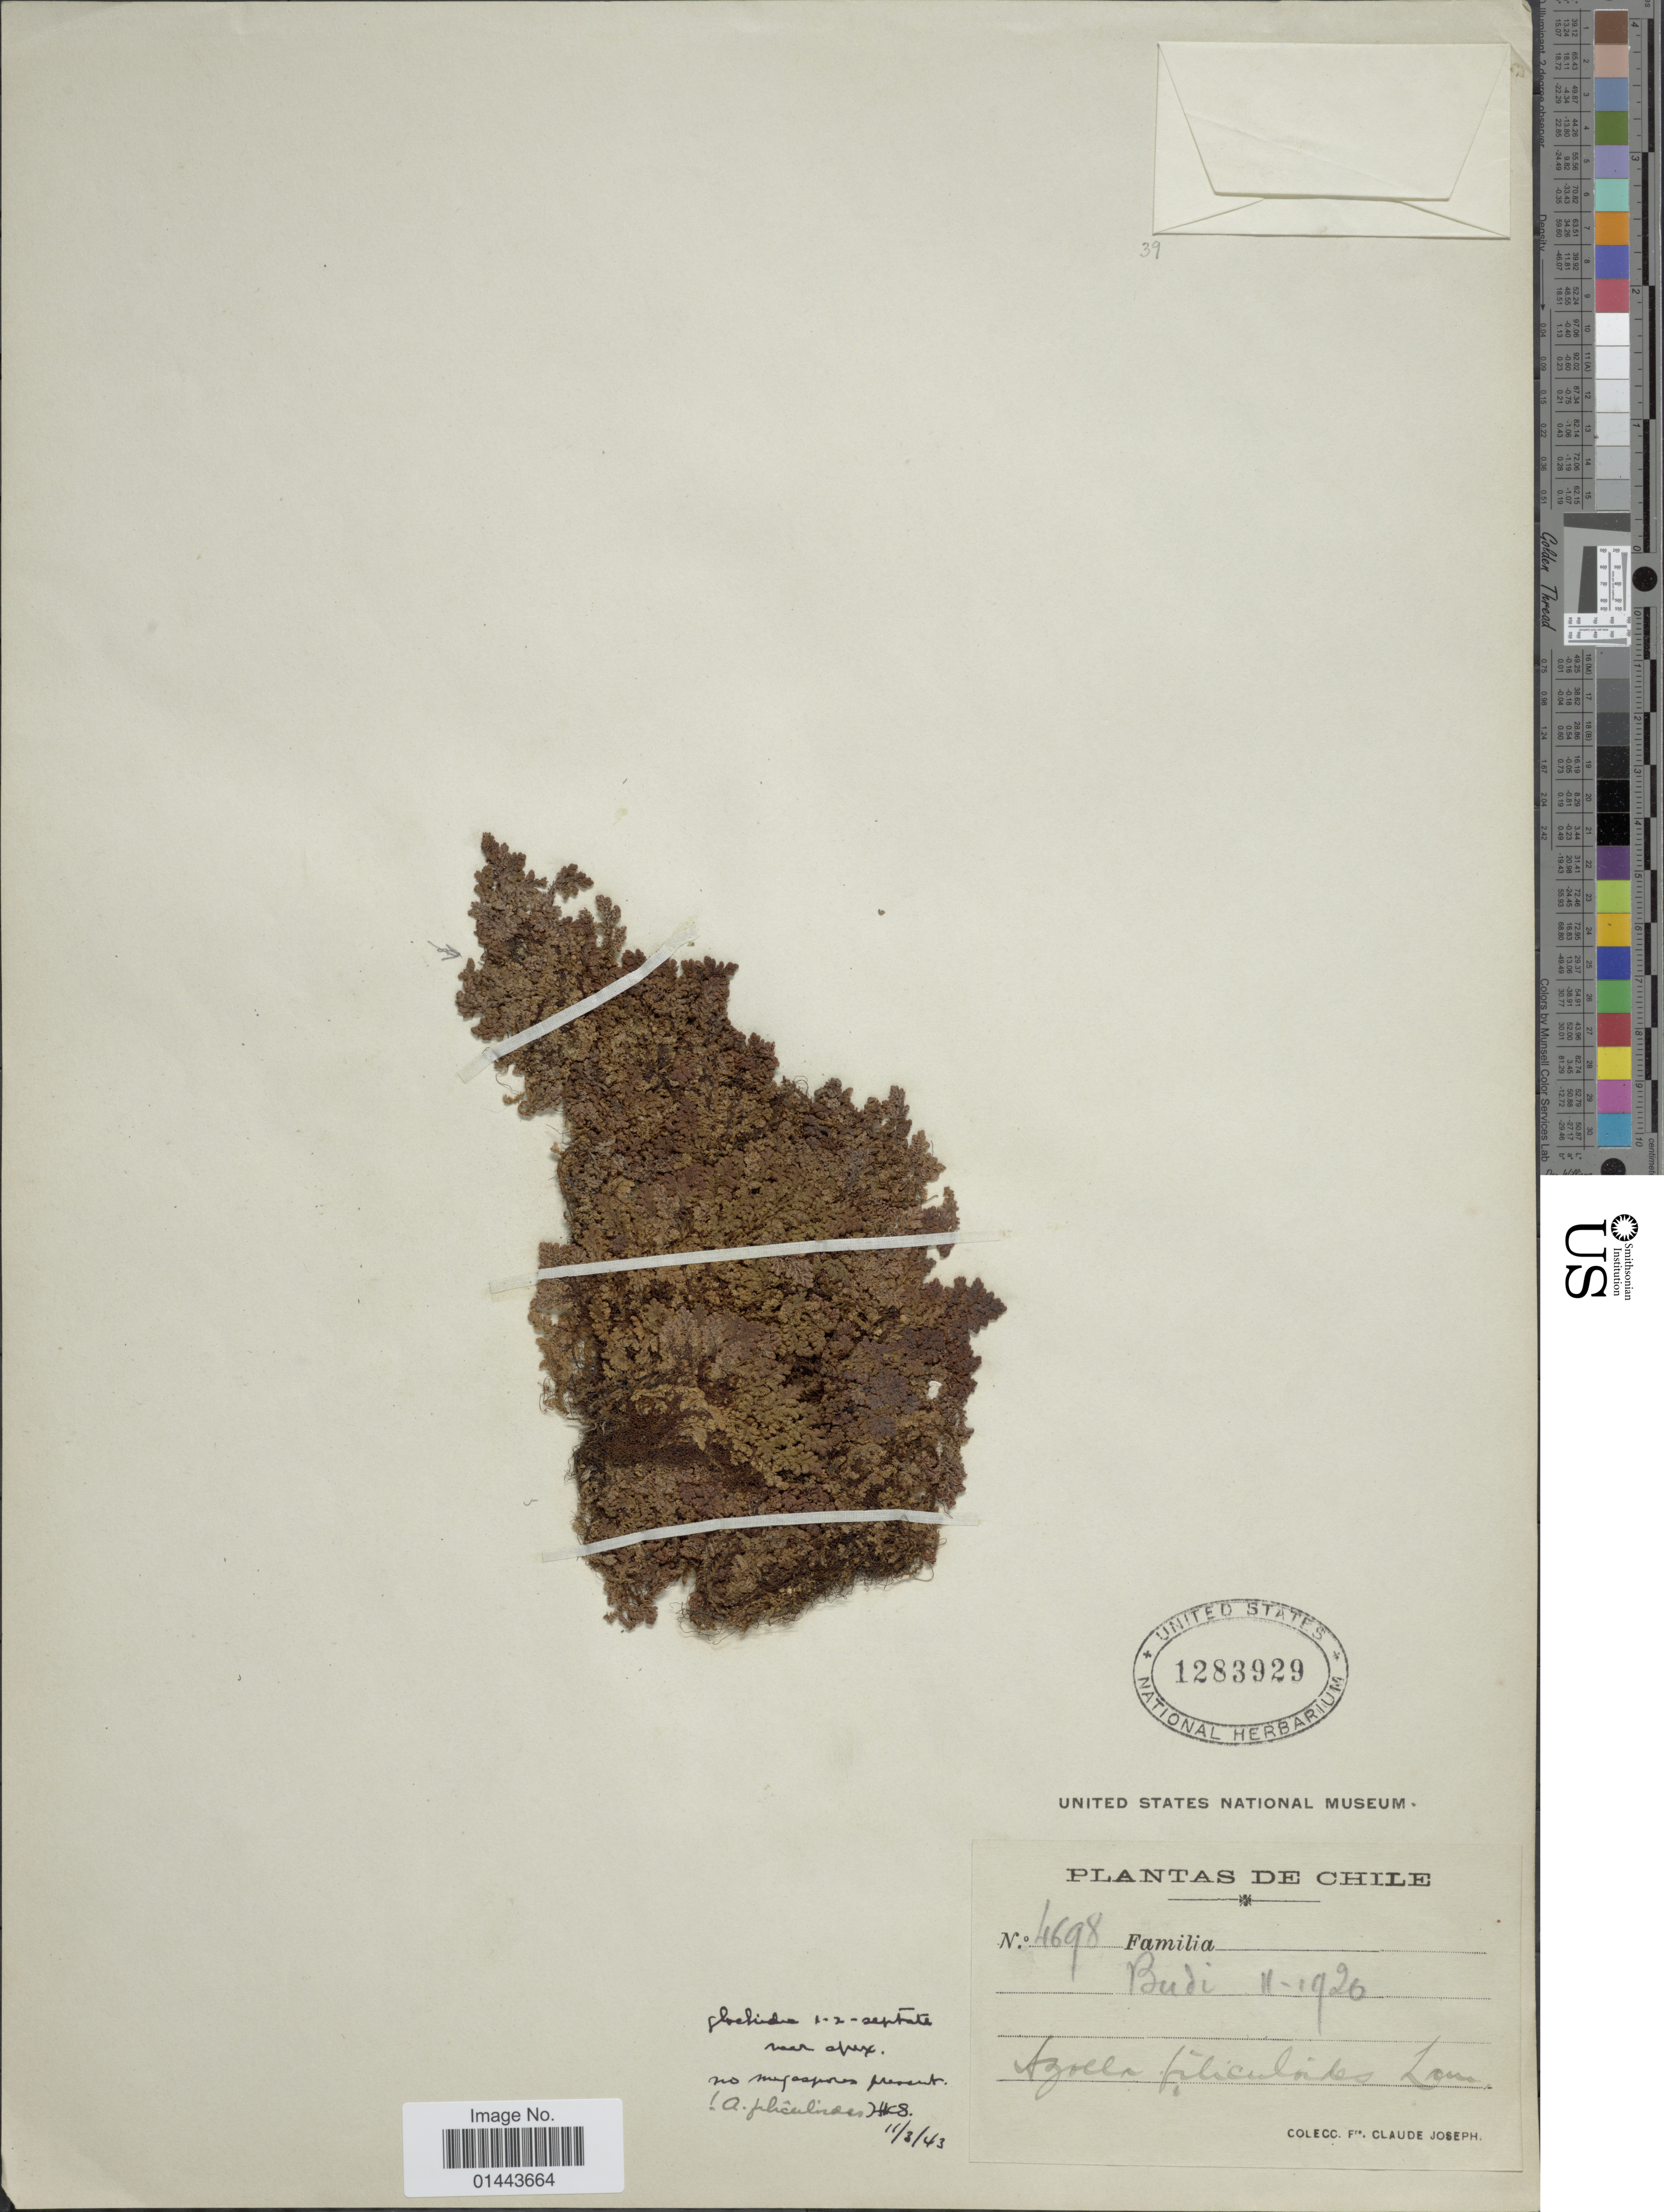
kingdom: Plantae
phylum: Tracheophyta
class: Polypodiopsida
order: Salviniales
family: Salviniaceae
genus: Azolla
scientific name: Azolla filiculoides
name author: Lam.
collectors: Bro. Claude-Joseph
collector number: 4698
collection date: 1920-11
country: Chile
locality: Budi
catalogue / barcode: US 1283929